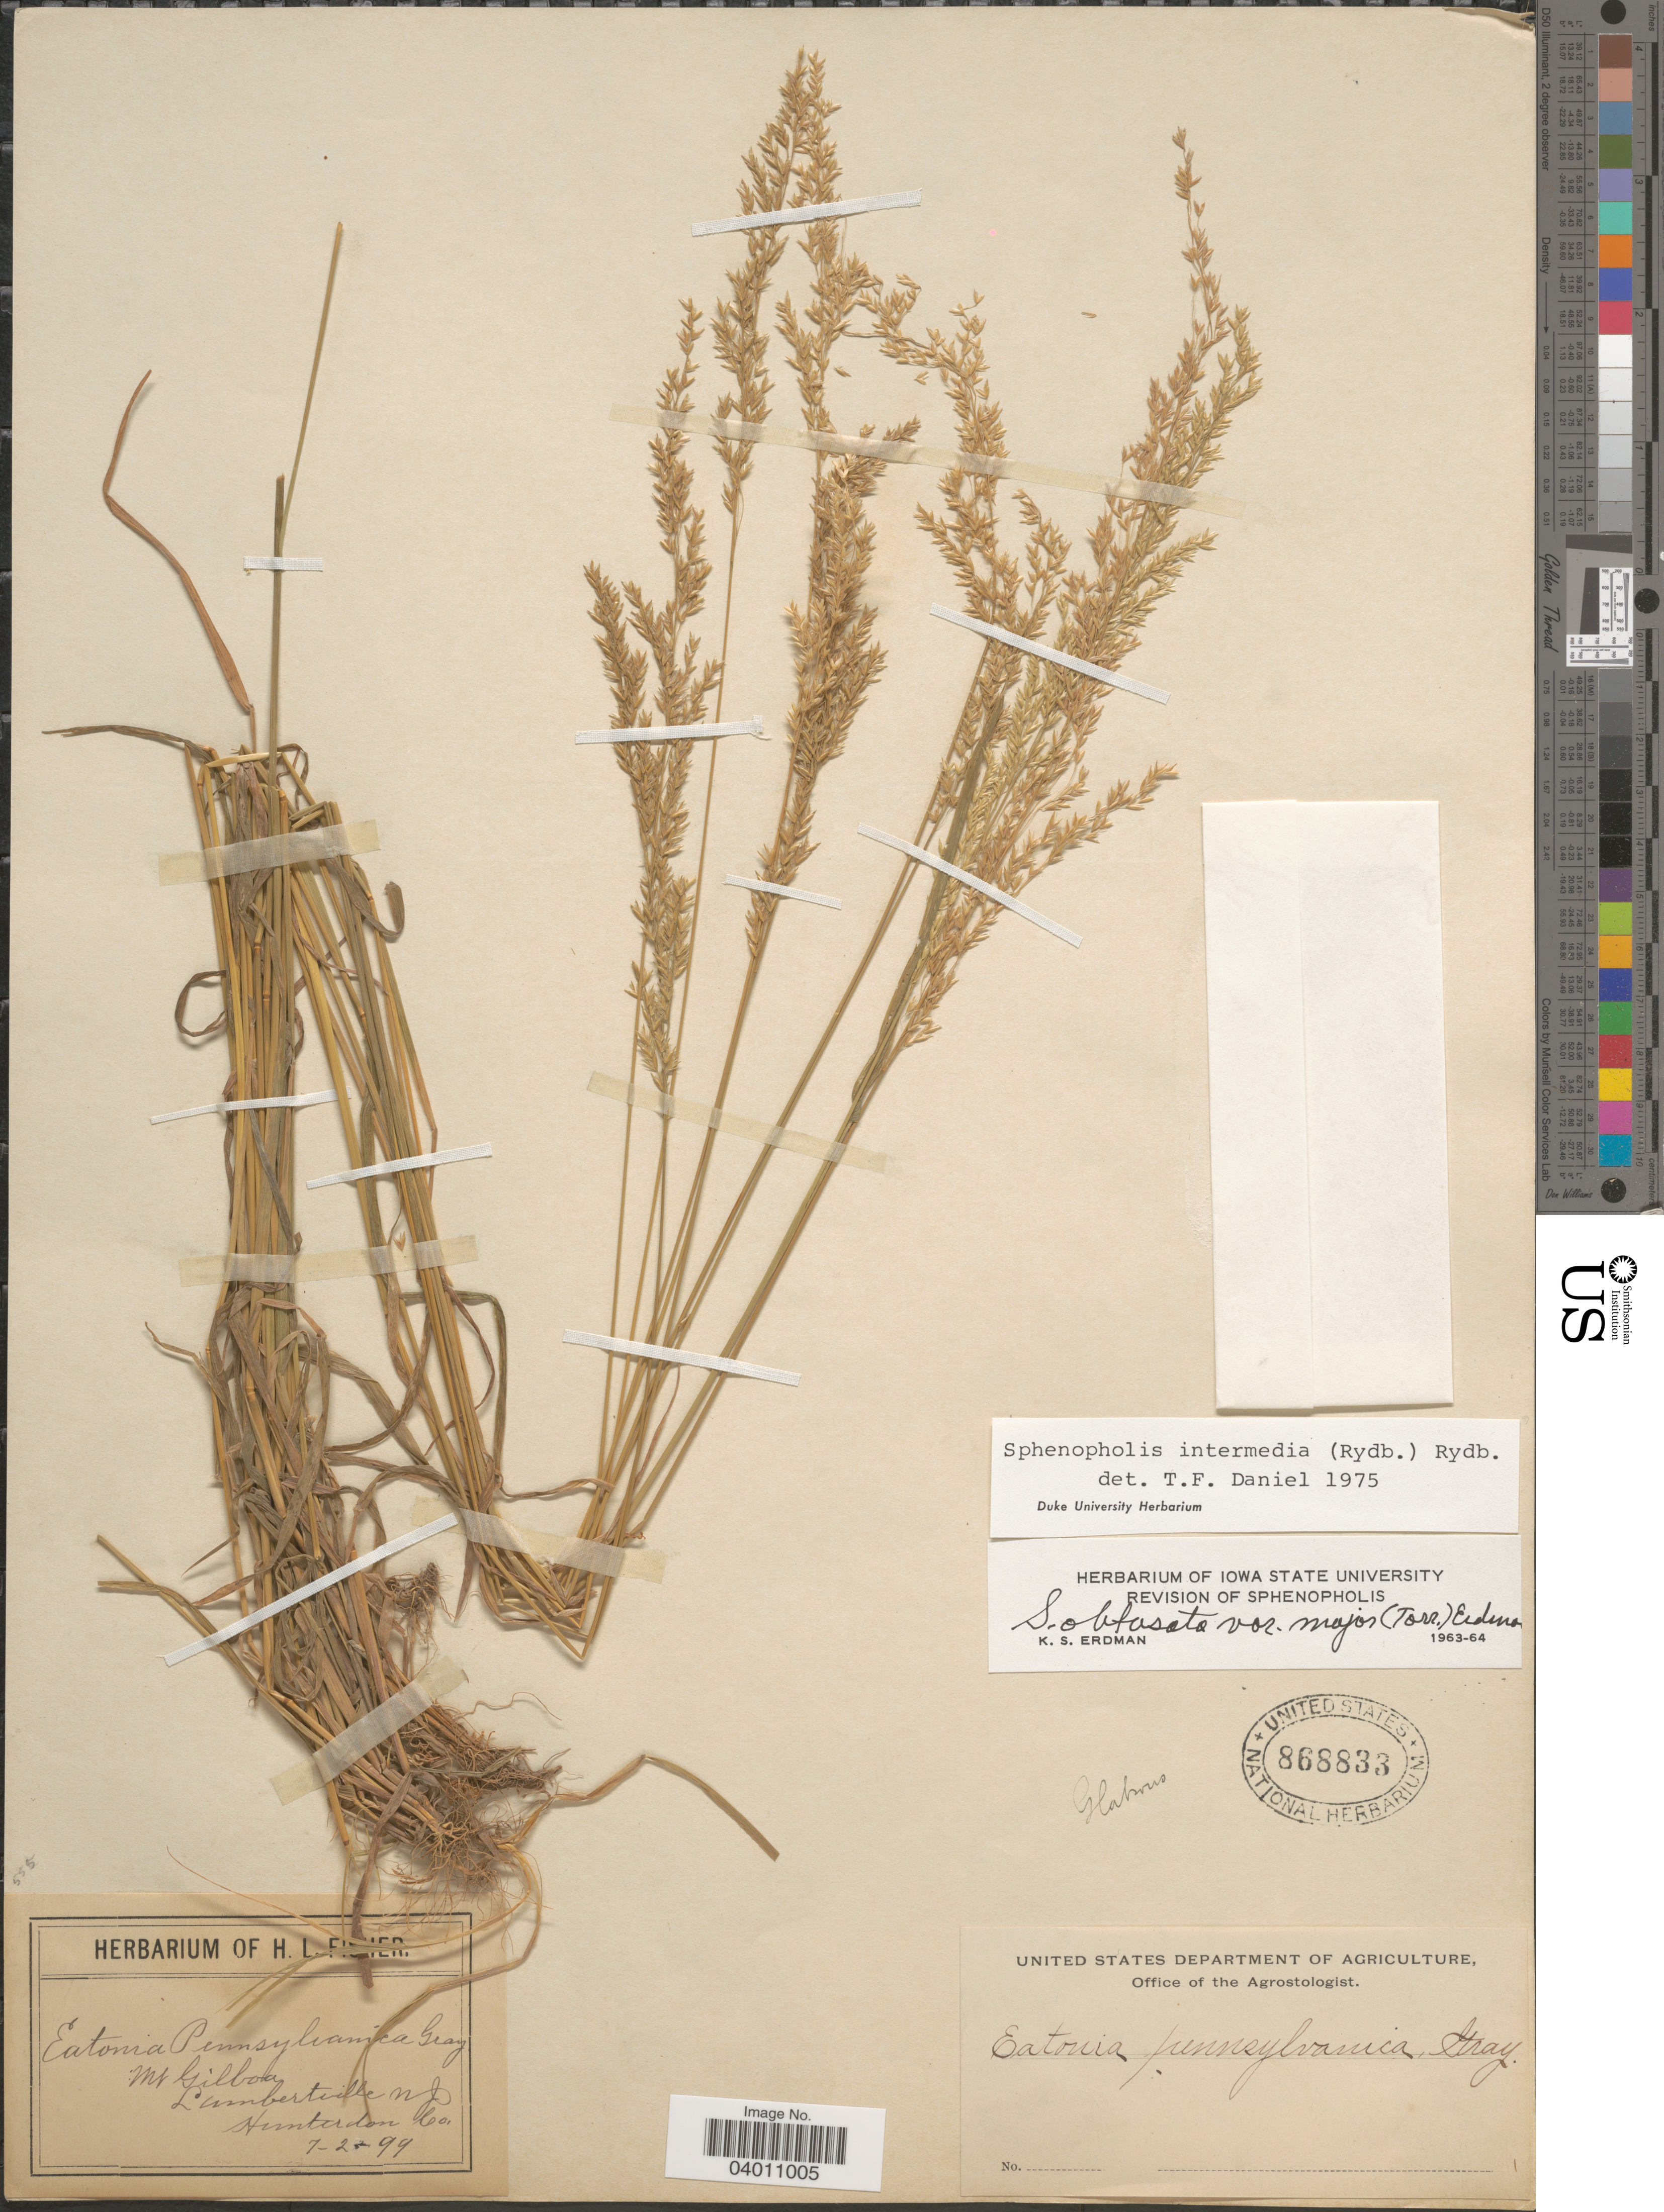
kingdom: Plantae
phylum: Tracheophyta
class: Liliopsida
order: Poales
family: Poaceae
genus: Sphenopholis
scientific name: Sphenopholis intermedia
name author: (Rydb.) Rydb.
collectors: ex herb. of H. L. Fisher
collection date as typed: Transcribed d/m/y: 2/7/99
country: United States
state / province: New Jersey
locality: Mt. Gibbon. Lambertville. Hunterdon Co.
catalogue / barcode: US 868833